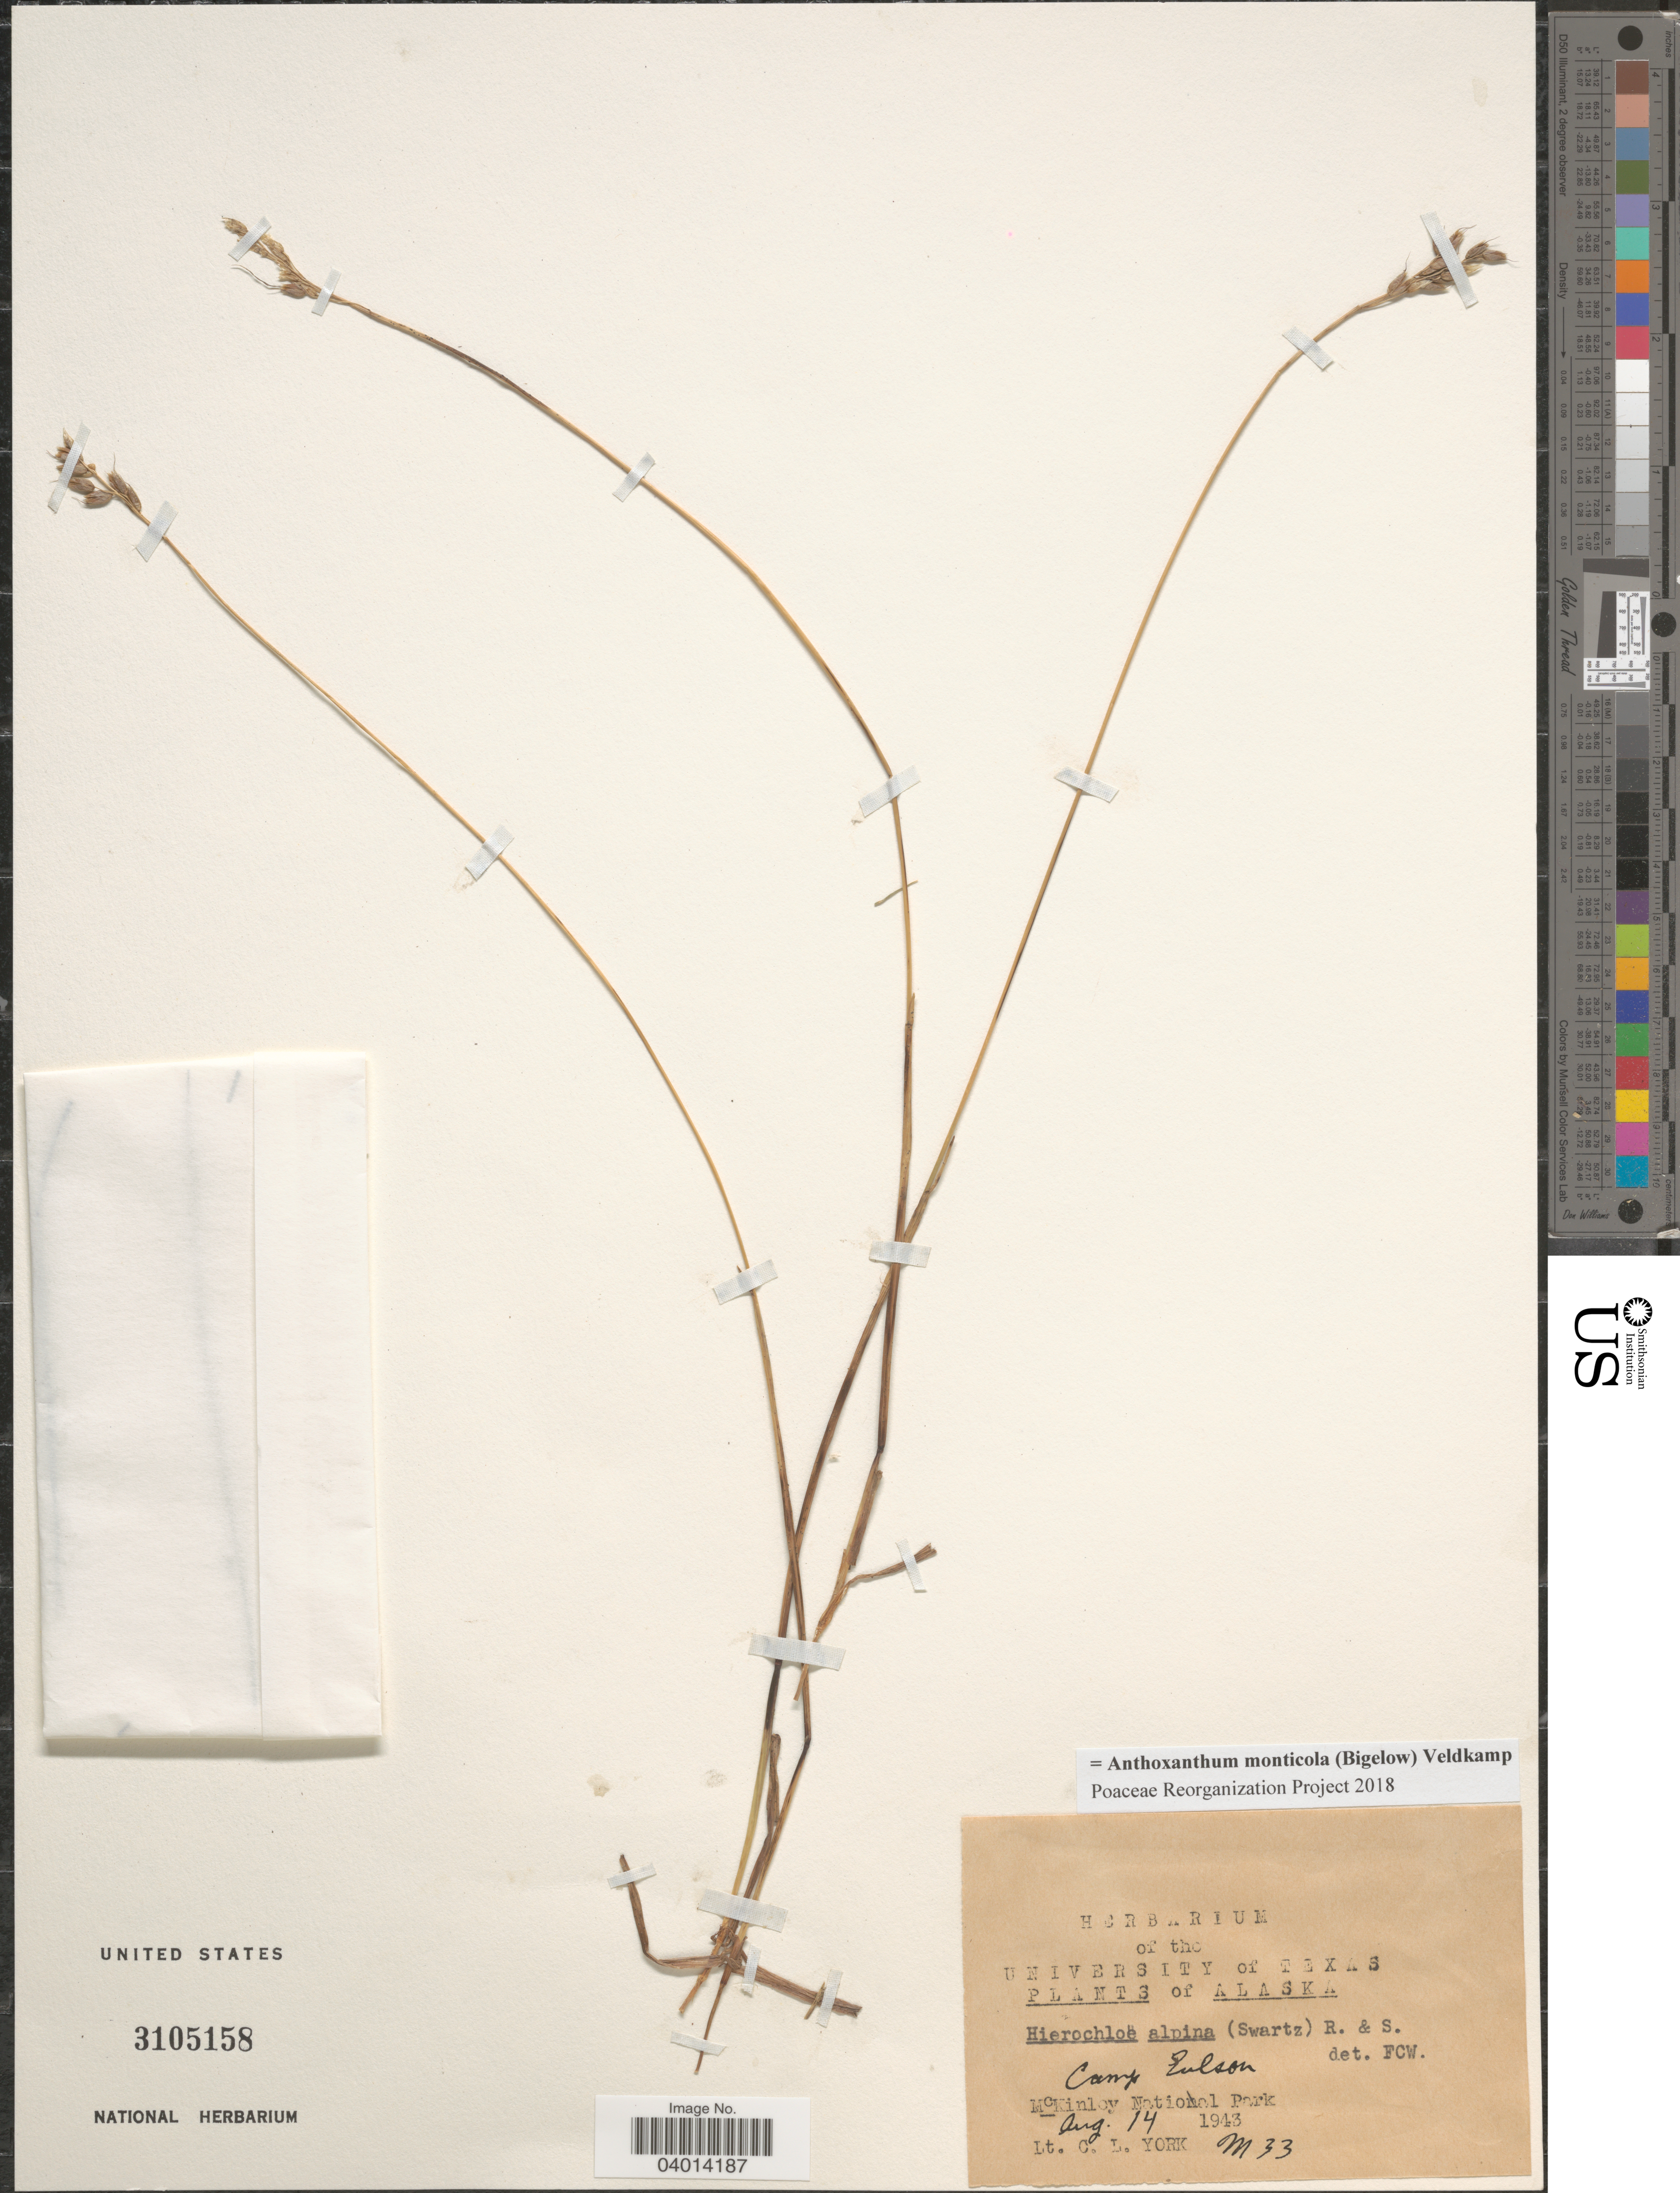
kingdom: Plantae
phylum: Tracheophyta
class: Liliopsida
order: Poales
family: Poaceae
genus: Anthoxanthum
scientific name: Anthoxanthum monticola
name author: (Bigelow) Veldkamp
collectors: C. L. York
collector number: M33*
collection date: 1943-08-14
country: United States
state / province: Alaska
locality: Camp Eulson McKinley National Park.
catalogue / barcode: US 3105158